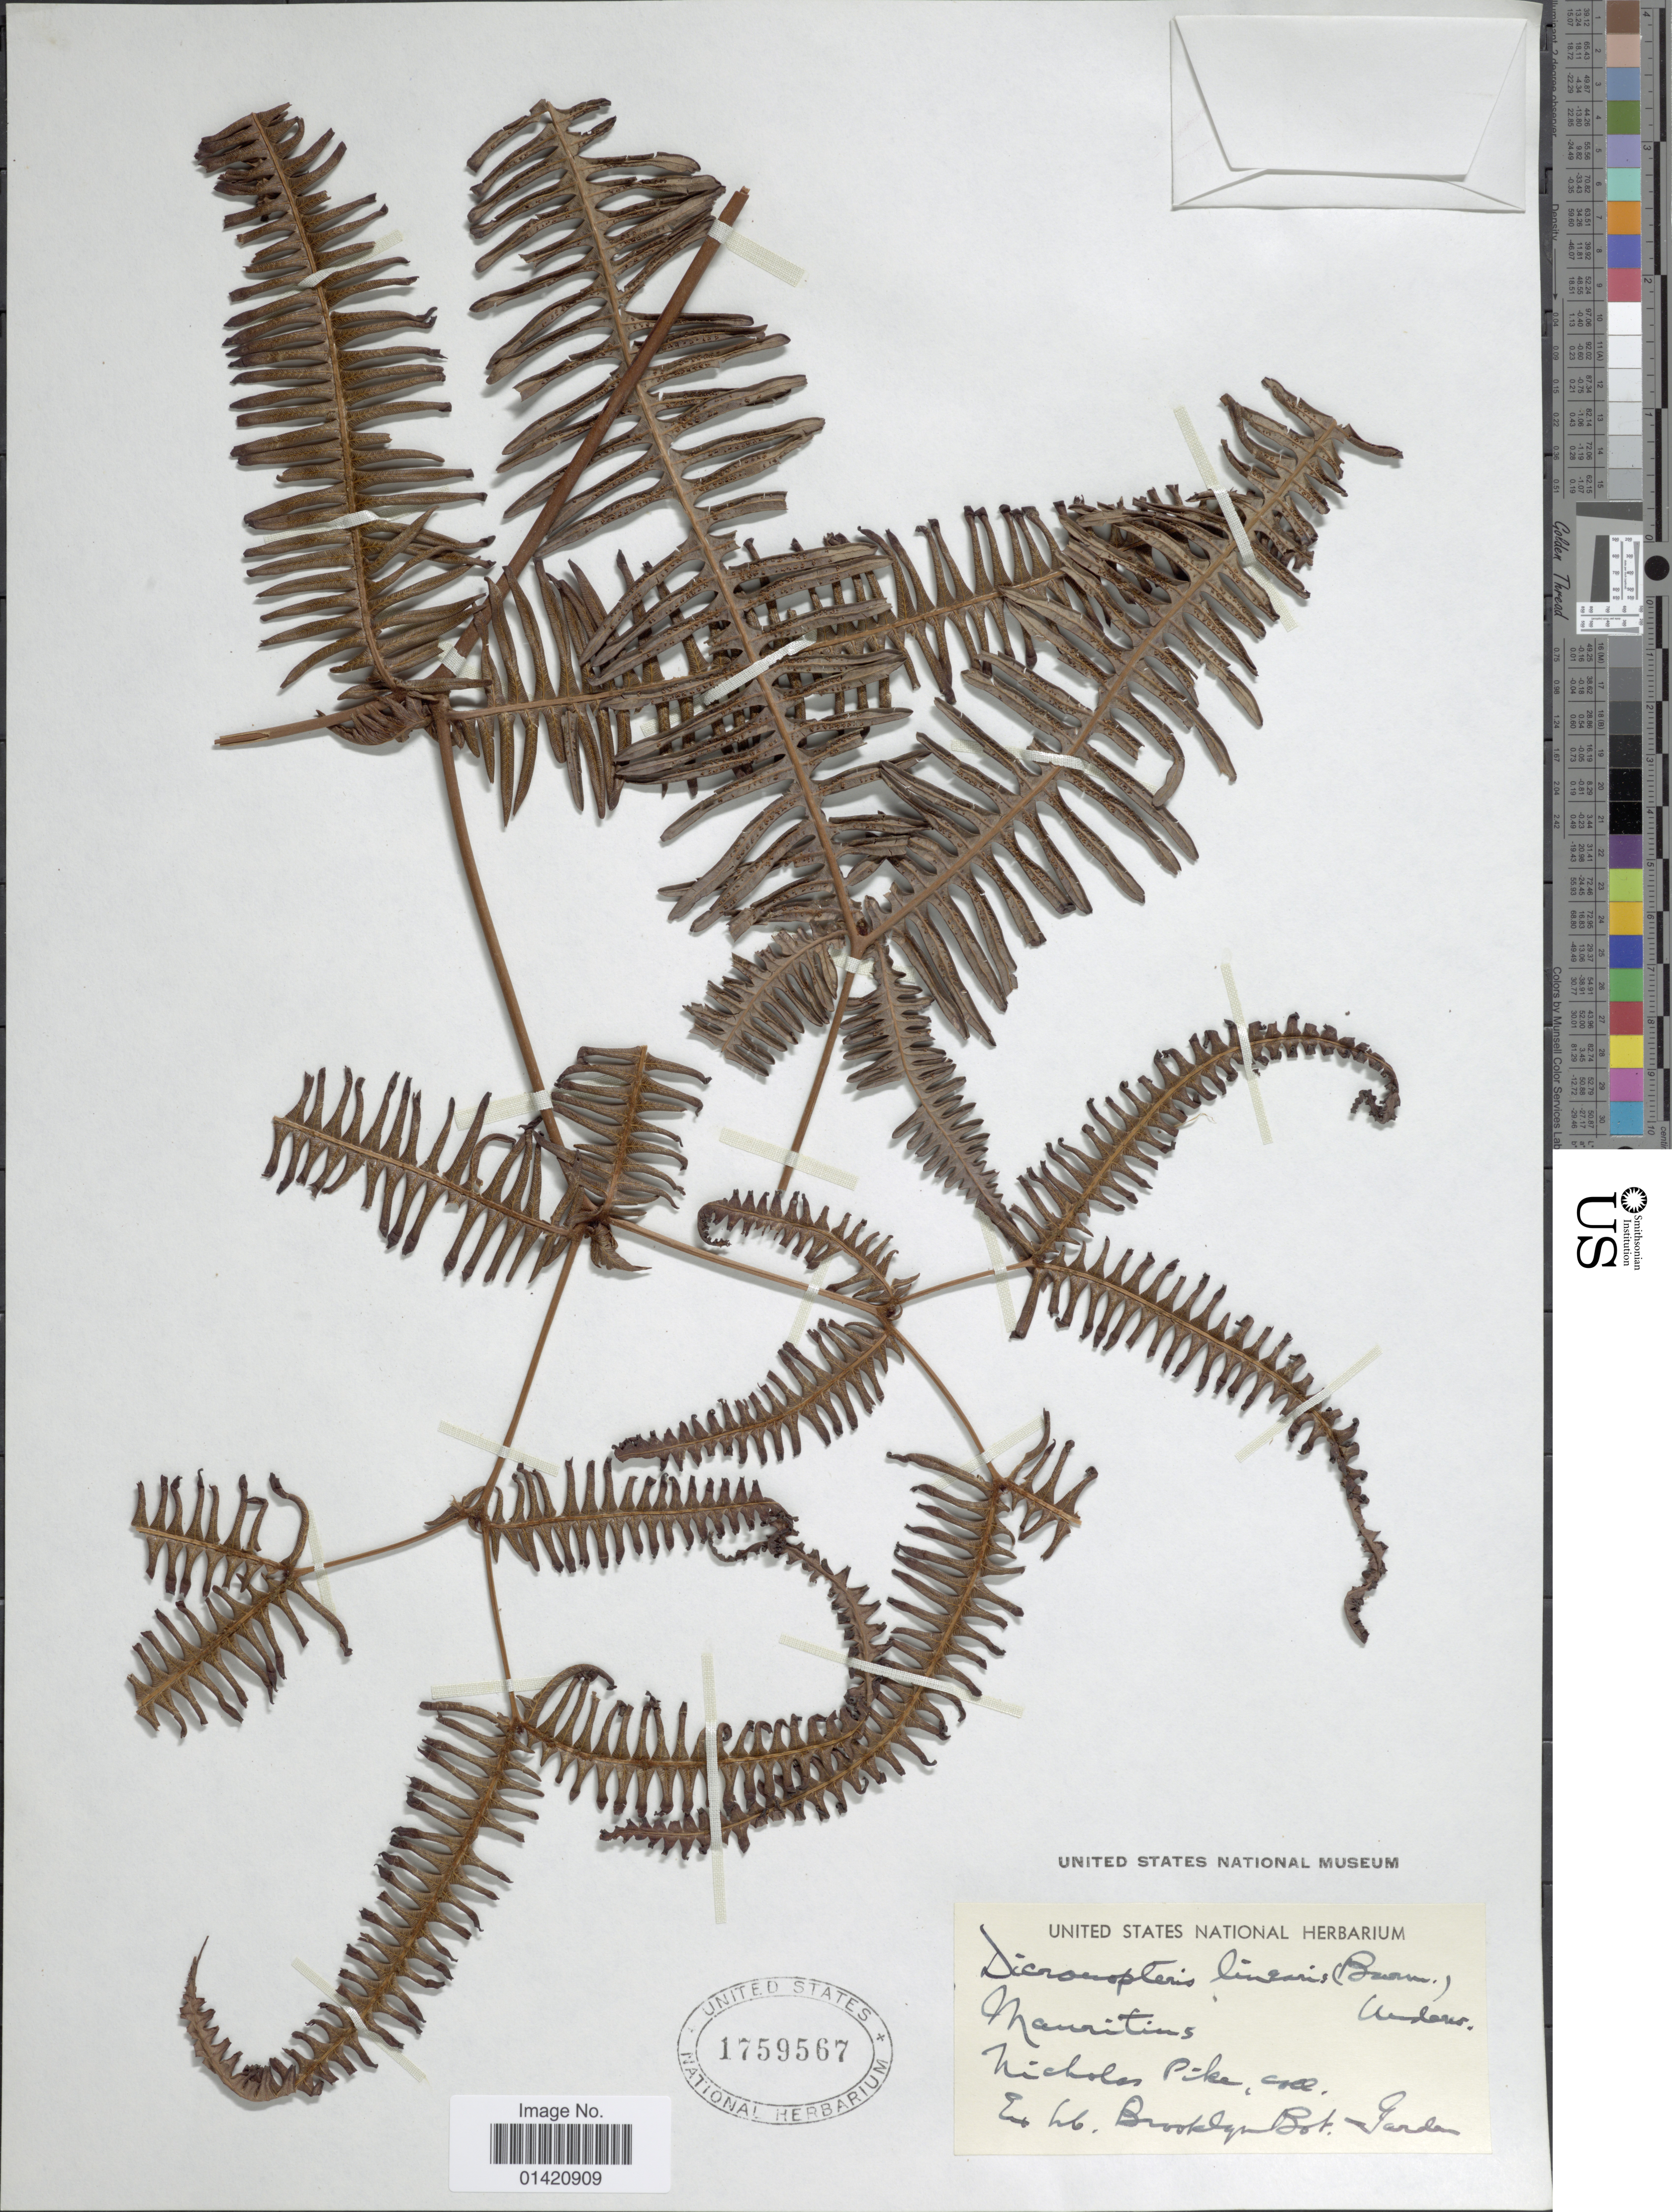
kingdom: Plantae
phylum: Tracheophyta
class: Polypodiopsida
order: Gleicheniales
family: Gleicheniaceae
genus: Dicranopteris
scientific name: Dicranopteris linearis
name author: (Burm. f.) Underw.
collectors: N. Pike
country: Mauritius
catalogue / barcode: US 1759567